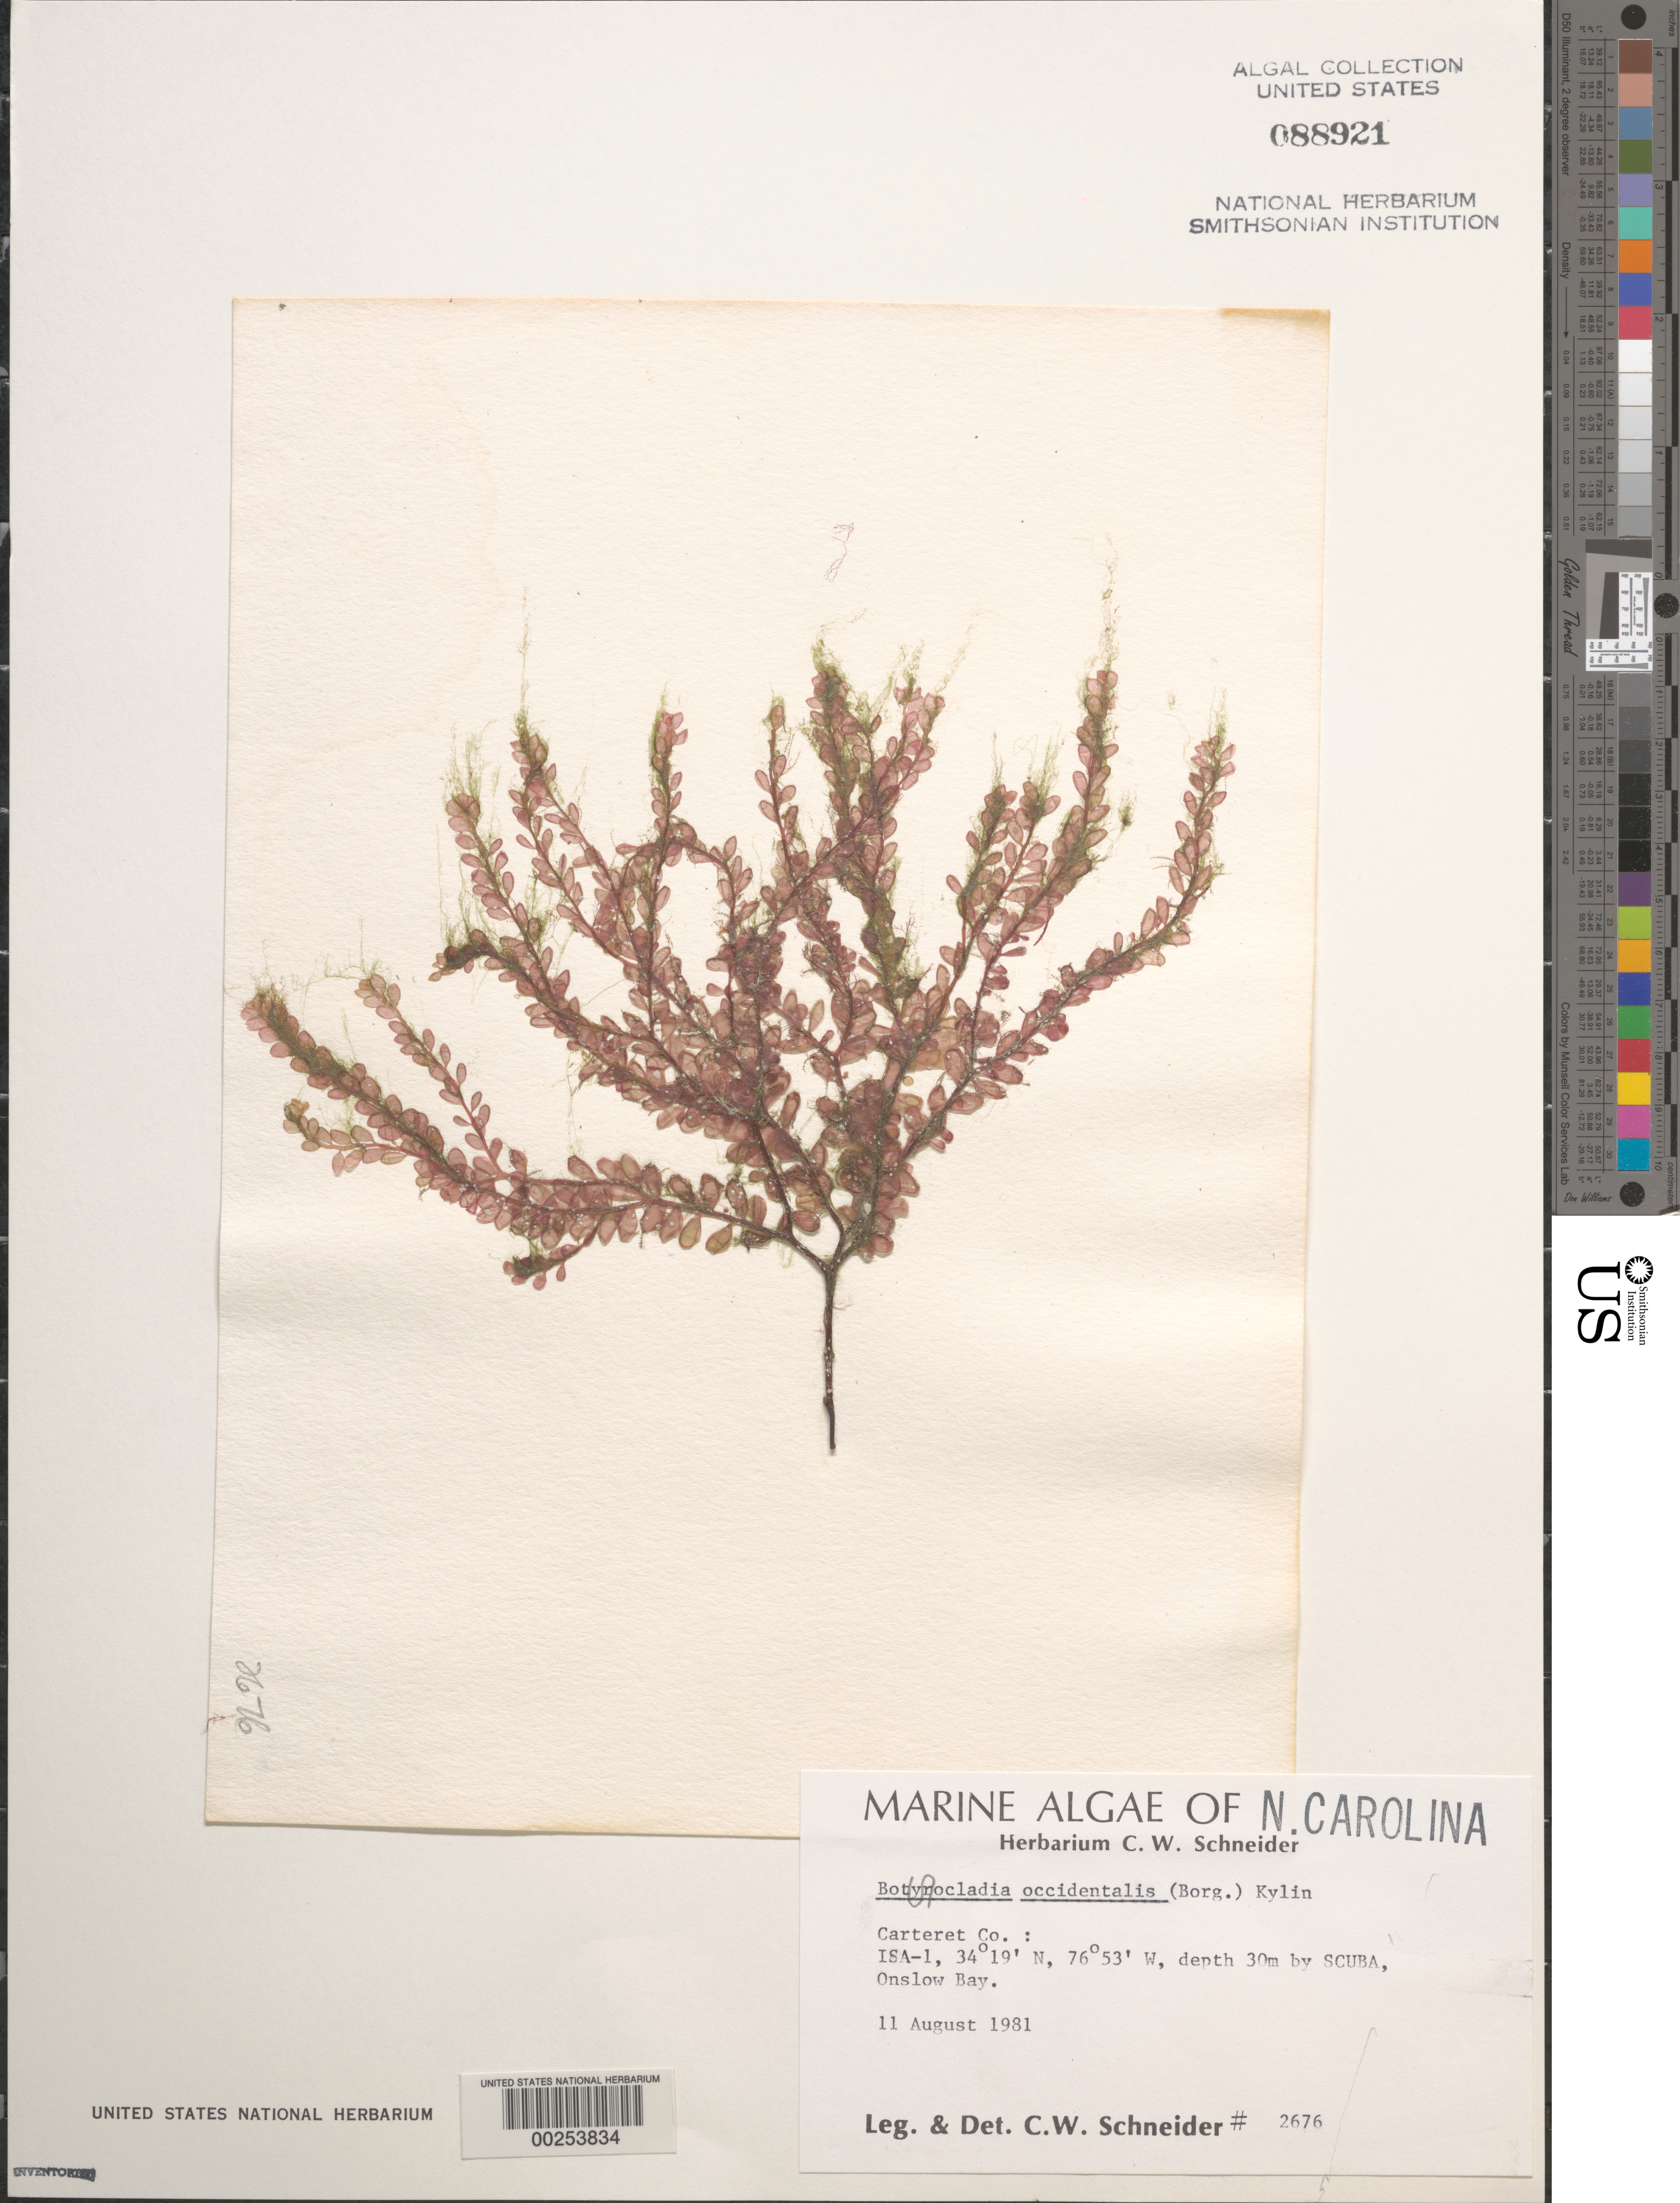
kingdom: Plantae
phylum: Rhodophyta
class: Florideophyceae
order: Rhodymeniales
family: Rhodymeniaceae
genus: Botryocladia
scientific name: Botryocladia occidentalis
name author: (Børgesen) Kylin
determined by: Schneider, C. W.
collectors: C. W. Schneider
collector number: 2676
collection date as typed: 11 Aug 1981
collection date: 1981-08-11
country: United States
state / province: North Carolina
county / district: Carteret County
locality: Onslow Bay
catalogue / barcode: US 88921